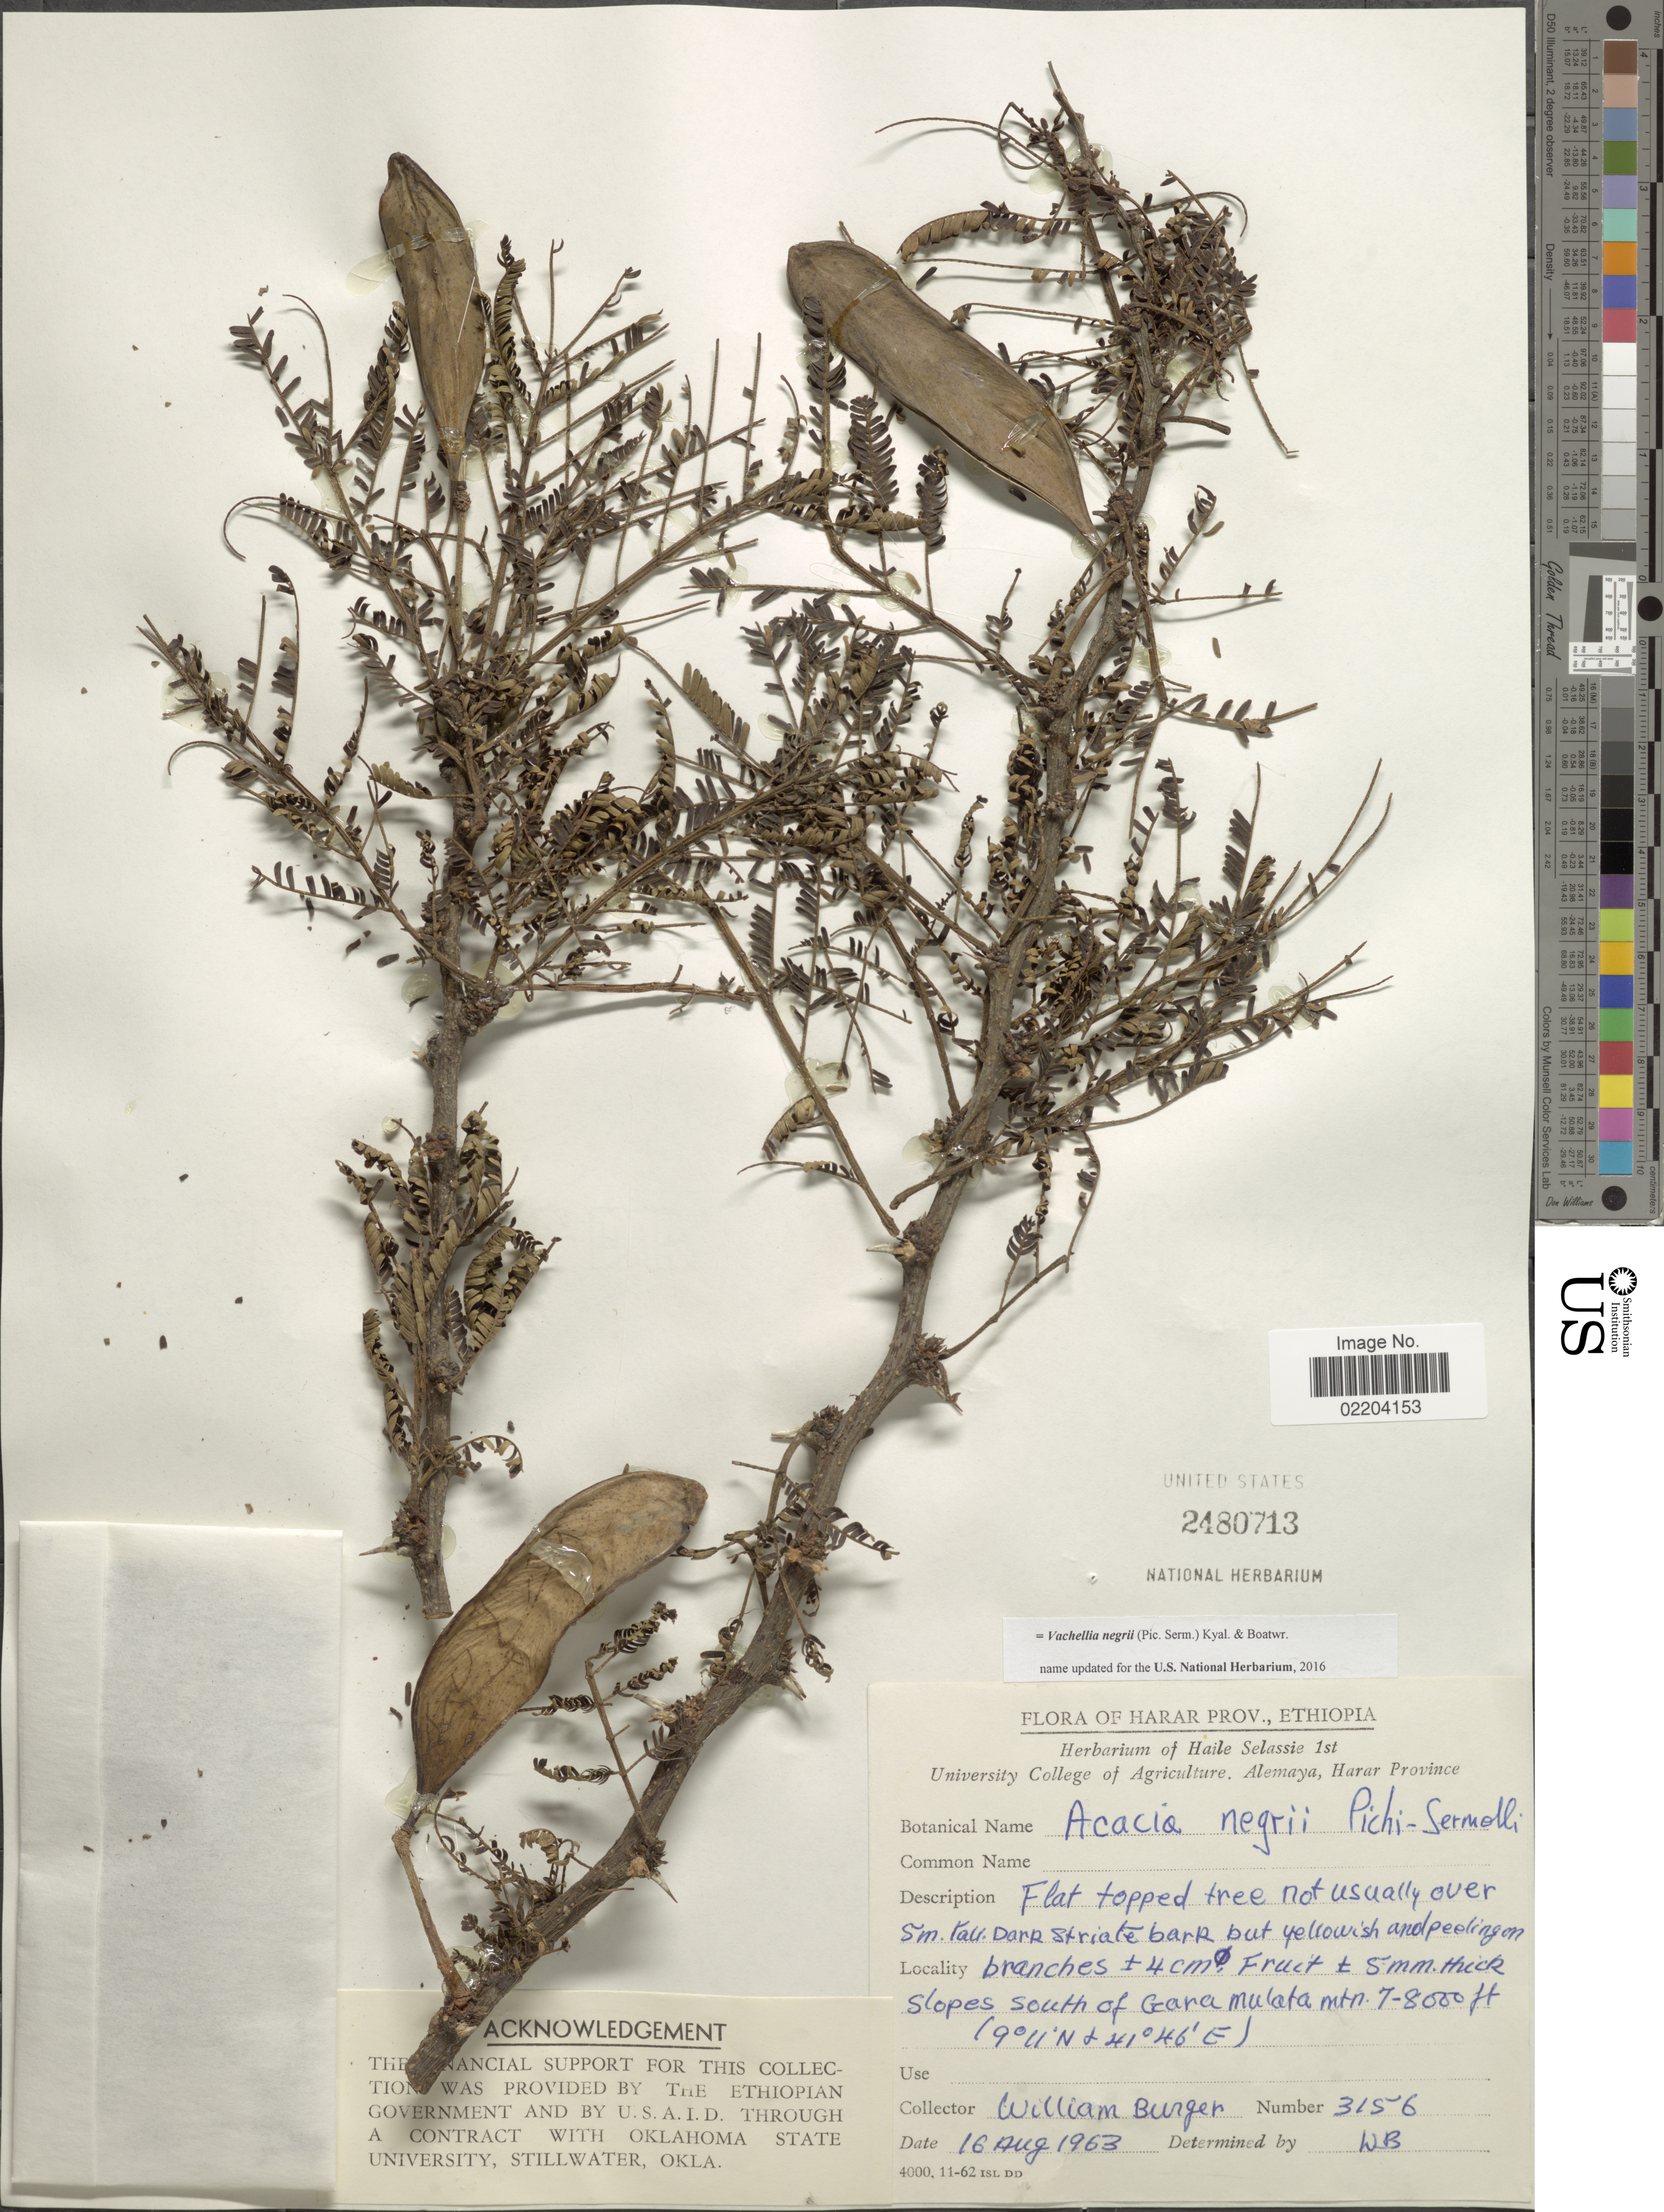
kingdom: Plantae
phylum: Tracheophyta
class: Magnoliopsida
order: Fabales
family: Fabaceae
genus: Vachellia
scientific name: Vachellia negrii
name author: (Pic. Serm.) Kyal. & Boatwr.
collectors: W. Burger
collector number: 3156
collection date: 1963-08-16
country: Ethiopia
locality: Harar Prov., Ethiopia. Slopes south of Gara Mulata Mtn.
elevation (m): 2134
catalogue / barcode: US 2480713